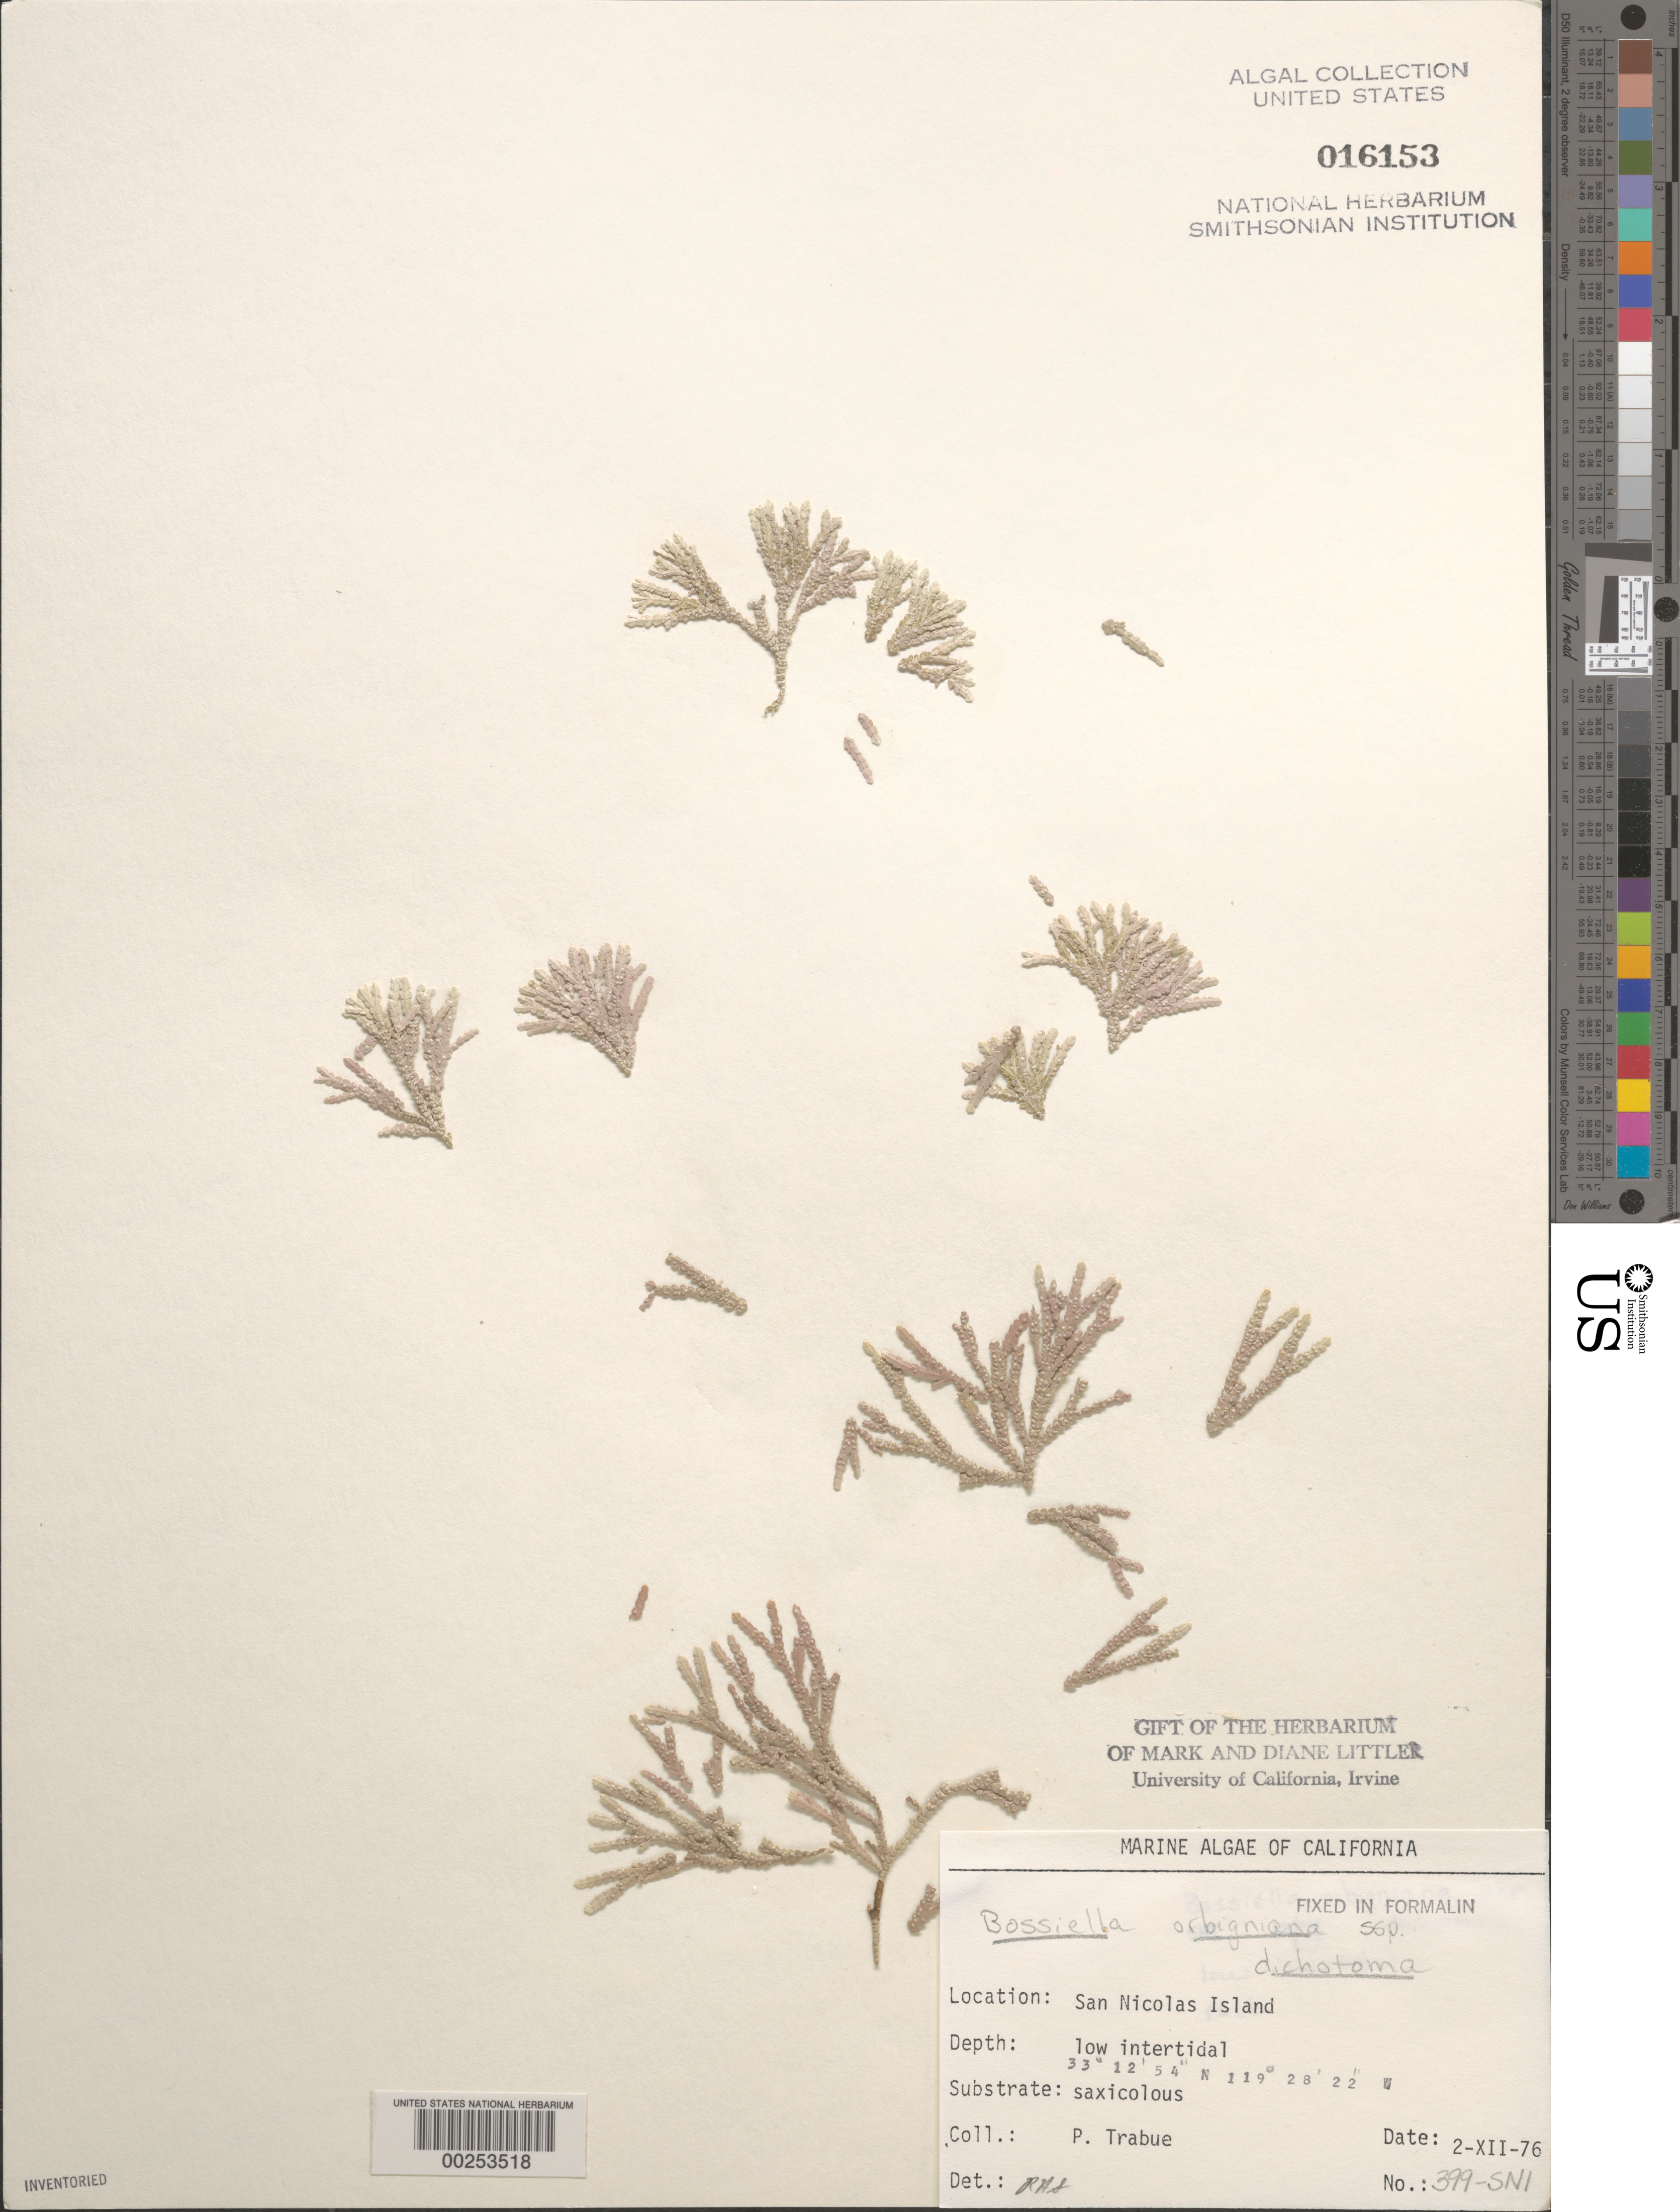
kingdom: Plantae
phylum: Rhodophyta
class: Florideophyceae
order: Corallinales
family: Corallinaceae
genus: Bossiella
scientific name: Bossiella orbigniana subsp. dichotoma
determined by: Sims, Robert H.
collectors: P. J. Trabue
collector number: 399-SNI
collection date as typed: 02 Dec 1976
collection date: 1976-12-02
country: United States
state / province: California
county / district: Ventura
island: San Nicolas Island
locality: Dutch Harbor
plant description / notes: BLM-SOCALBIGHT Rocky Intertidal Survey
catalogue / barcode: US 16153